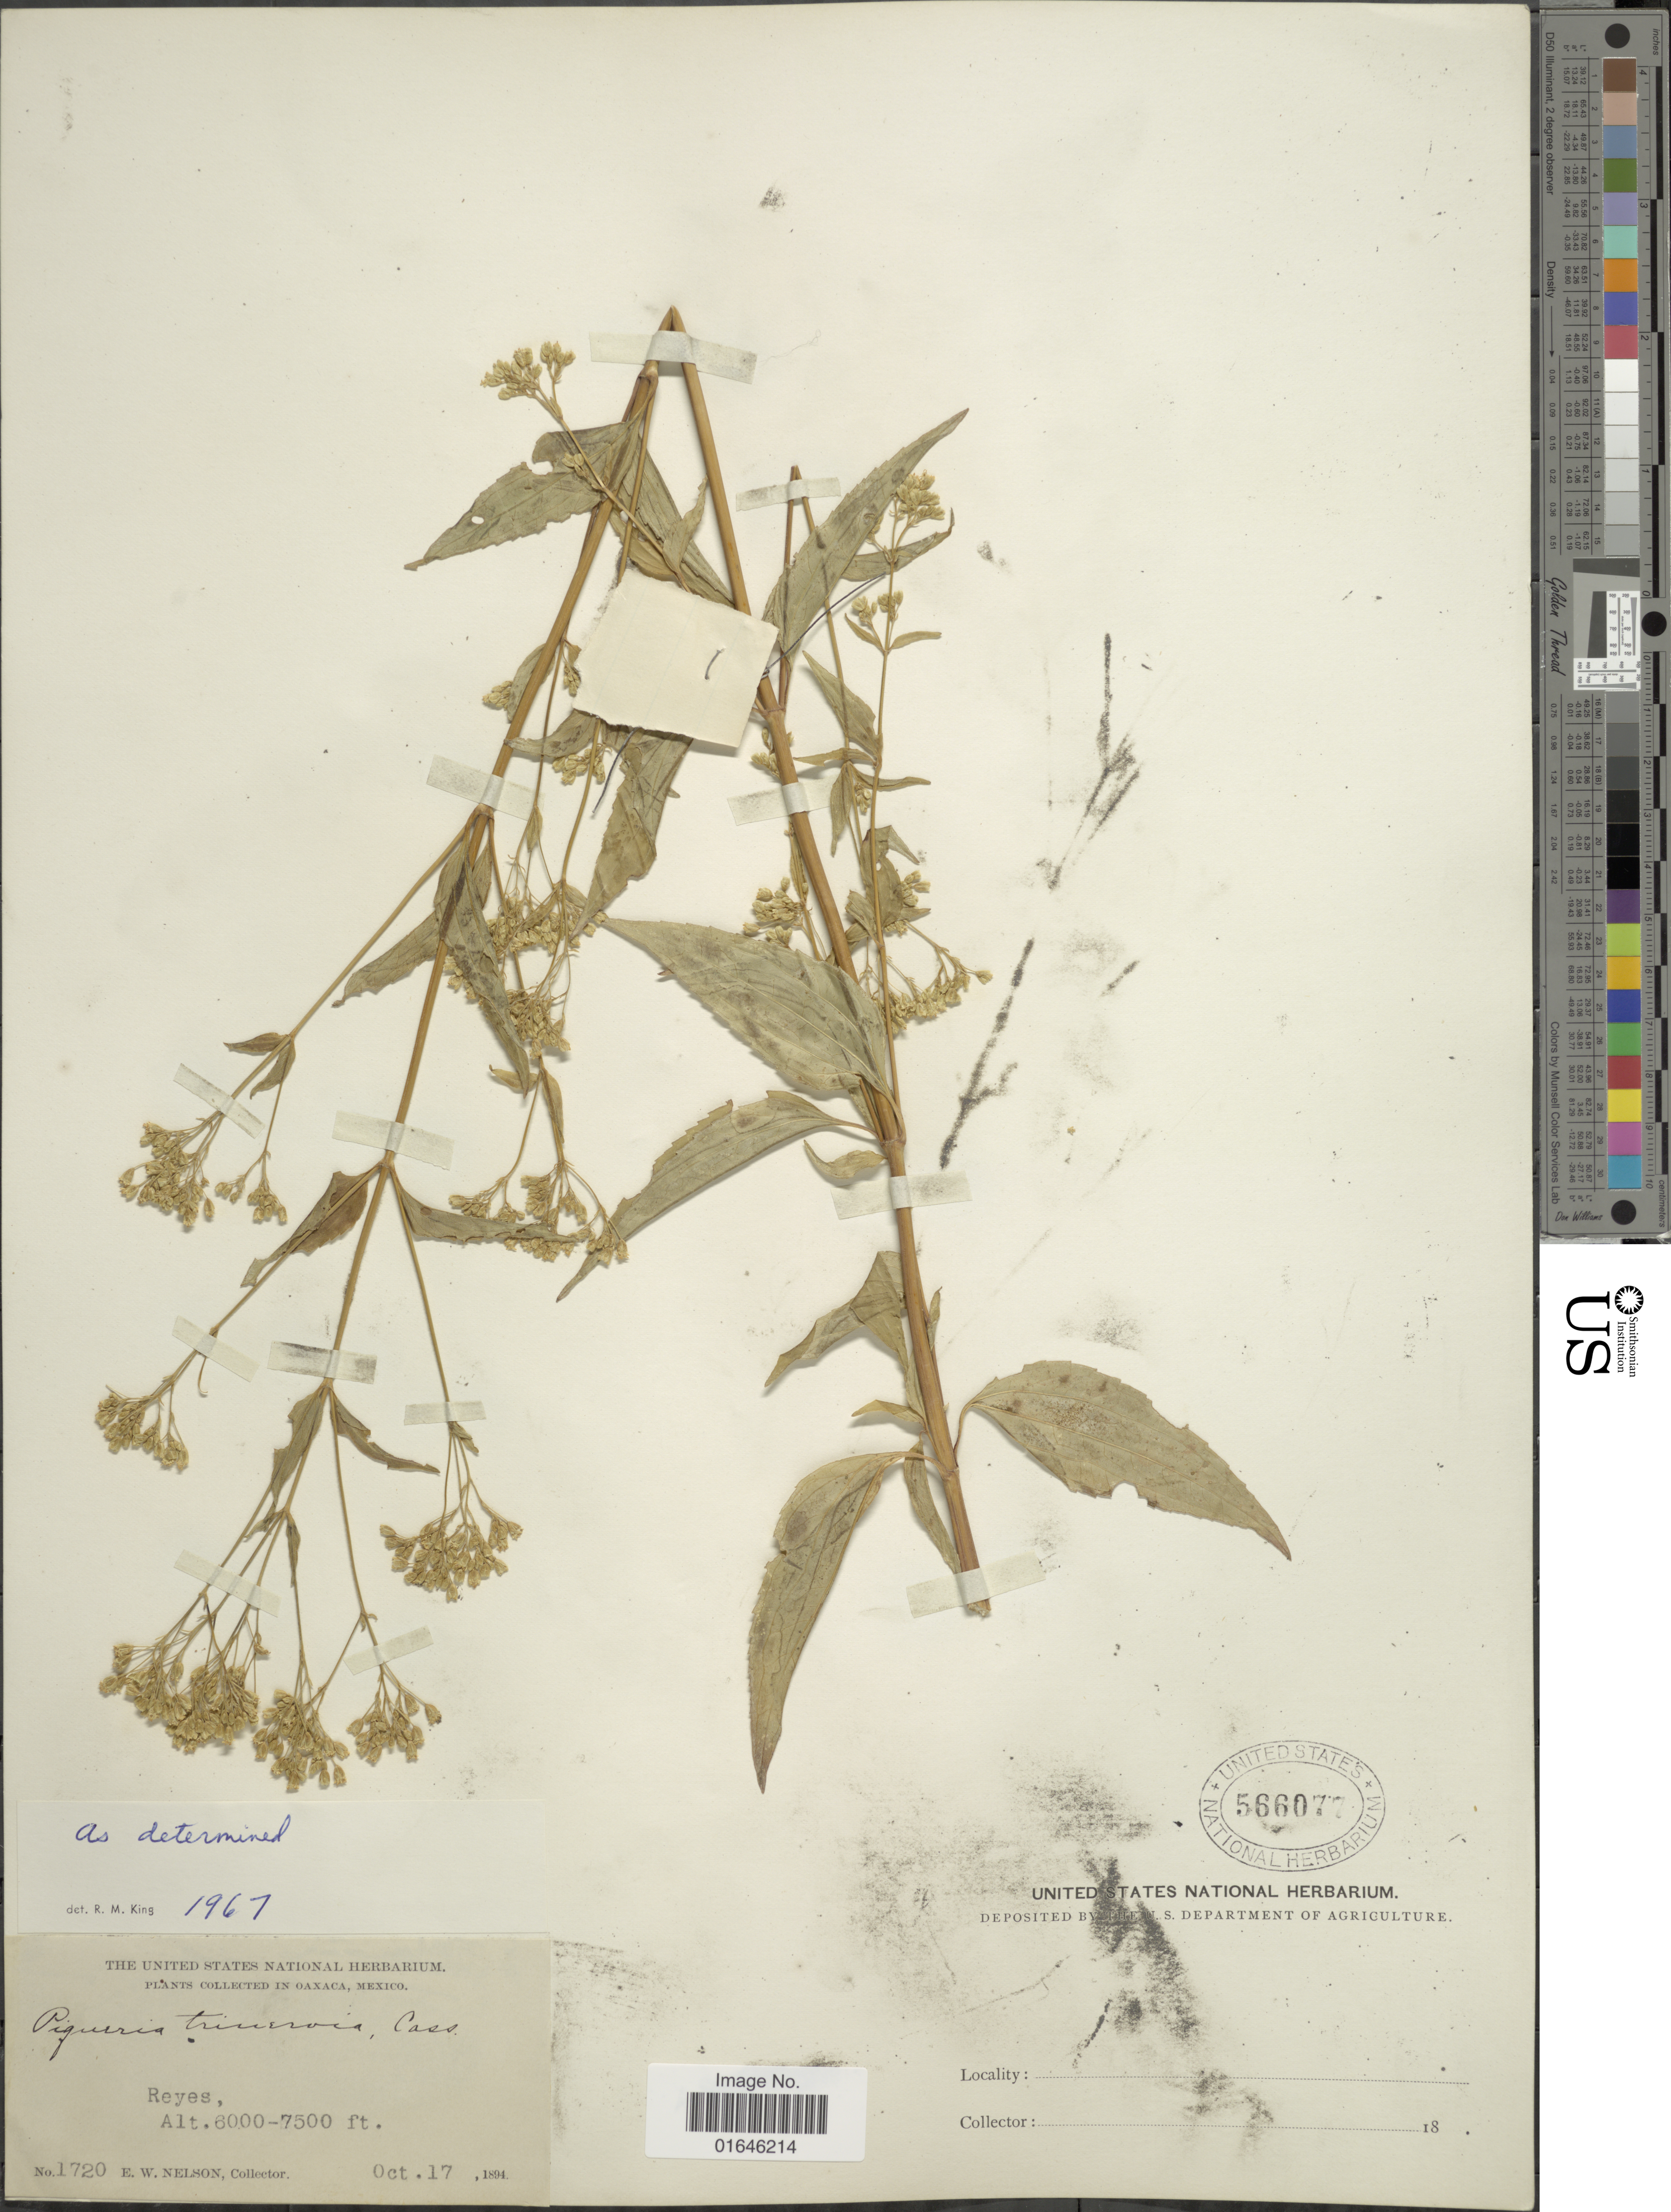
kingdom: Plantae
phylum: Tracheophyta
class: Magnoliopsida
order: Asterales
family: Asteraceae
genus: Piqueria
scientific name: Piqueria trinervia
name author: Cav.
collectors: E. W. Nelson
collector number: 1720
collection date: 1894-10-17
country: Mexico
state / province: Oaxaca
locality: Reyes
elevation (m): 1829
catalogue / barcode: US 566077